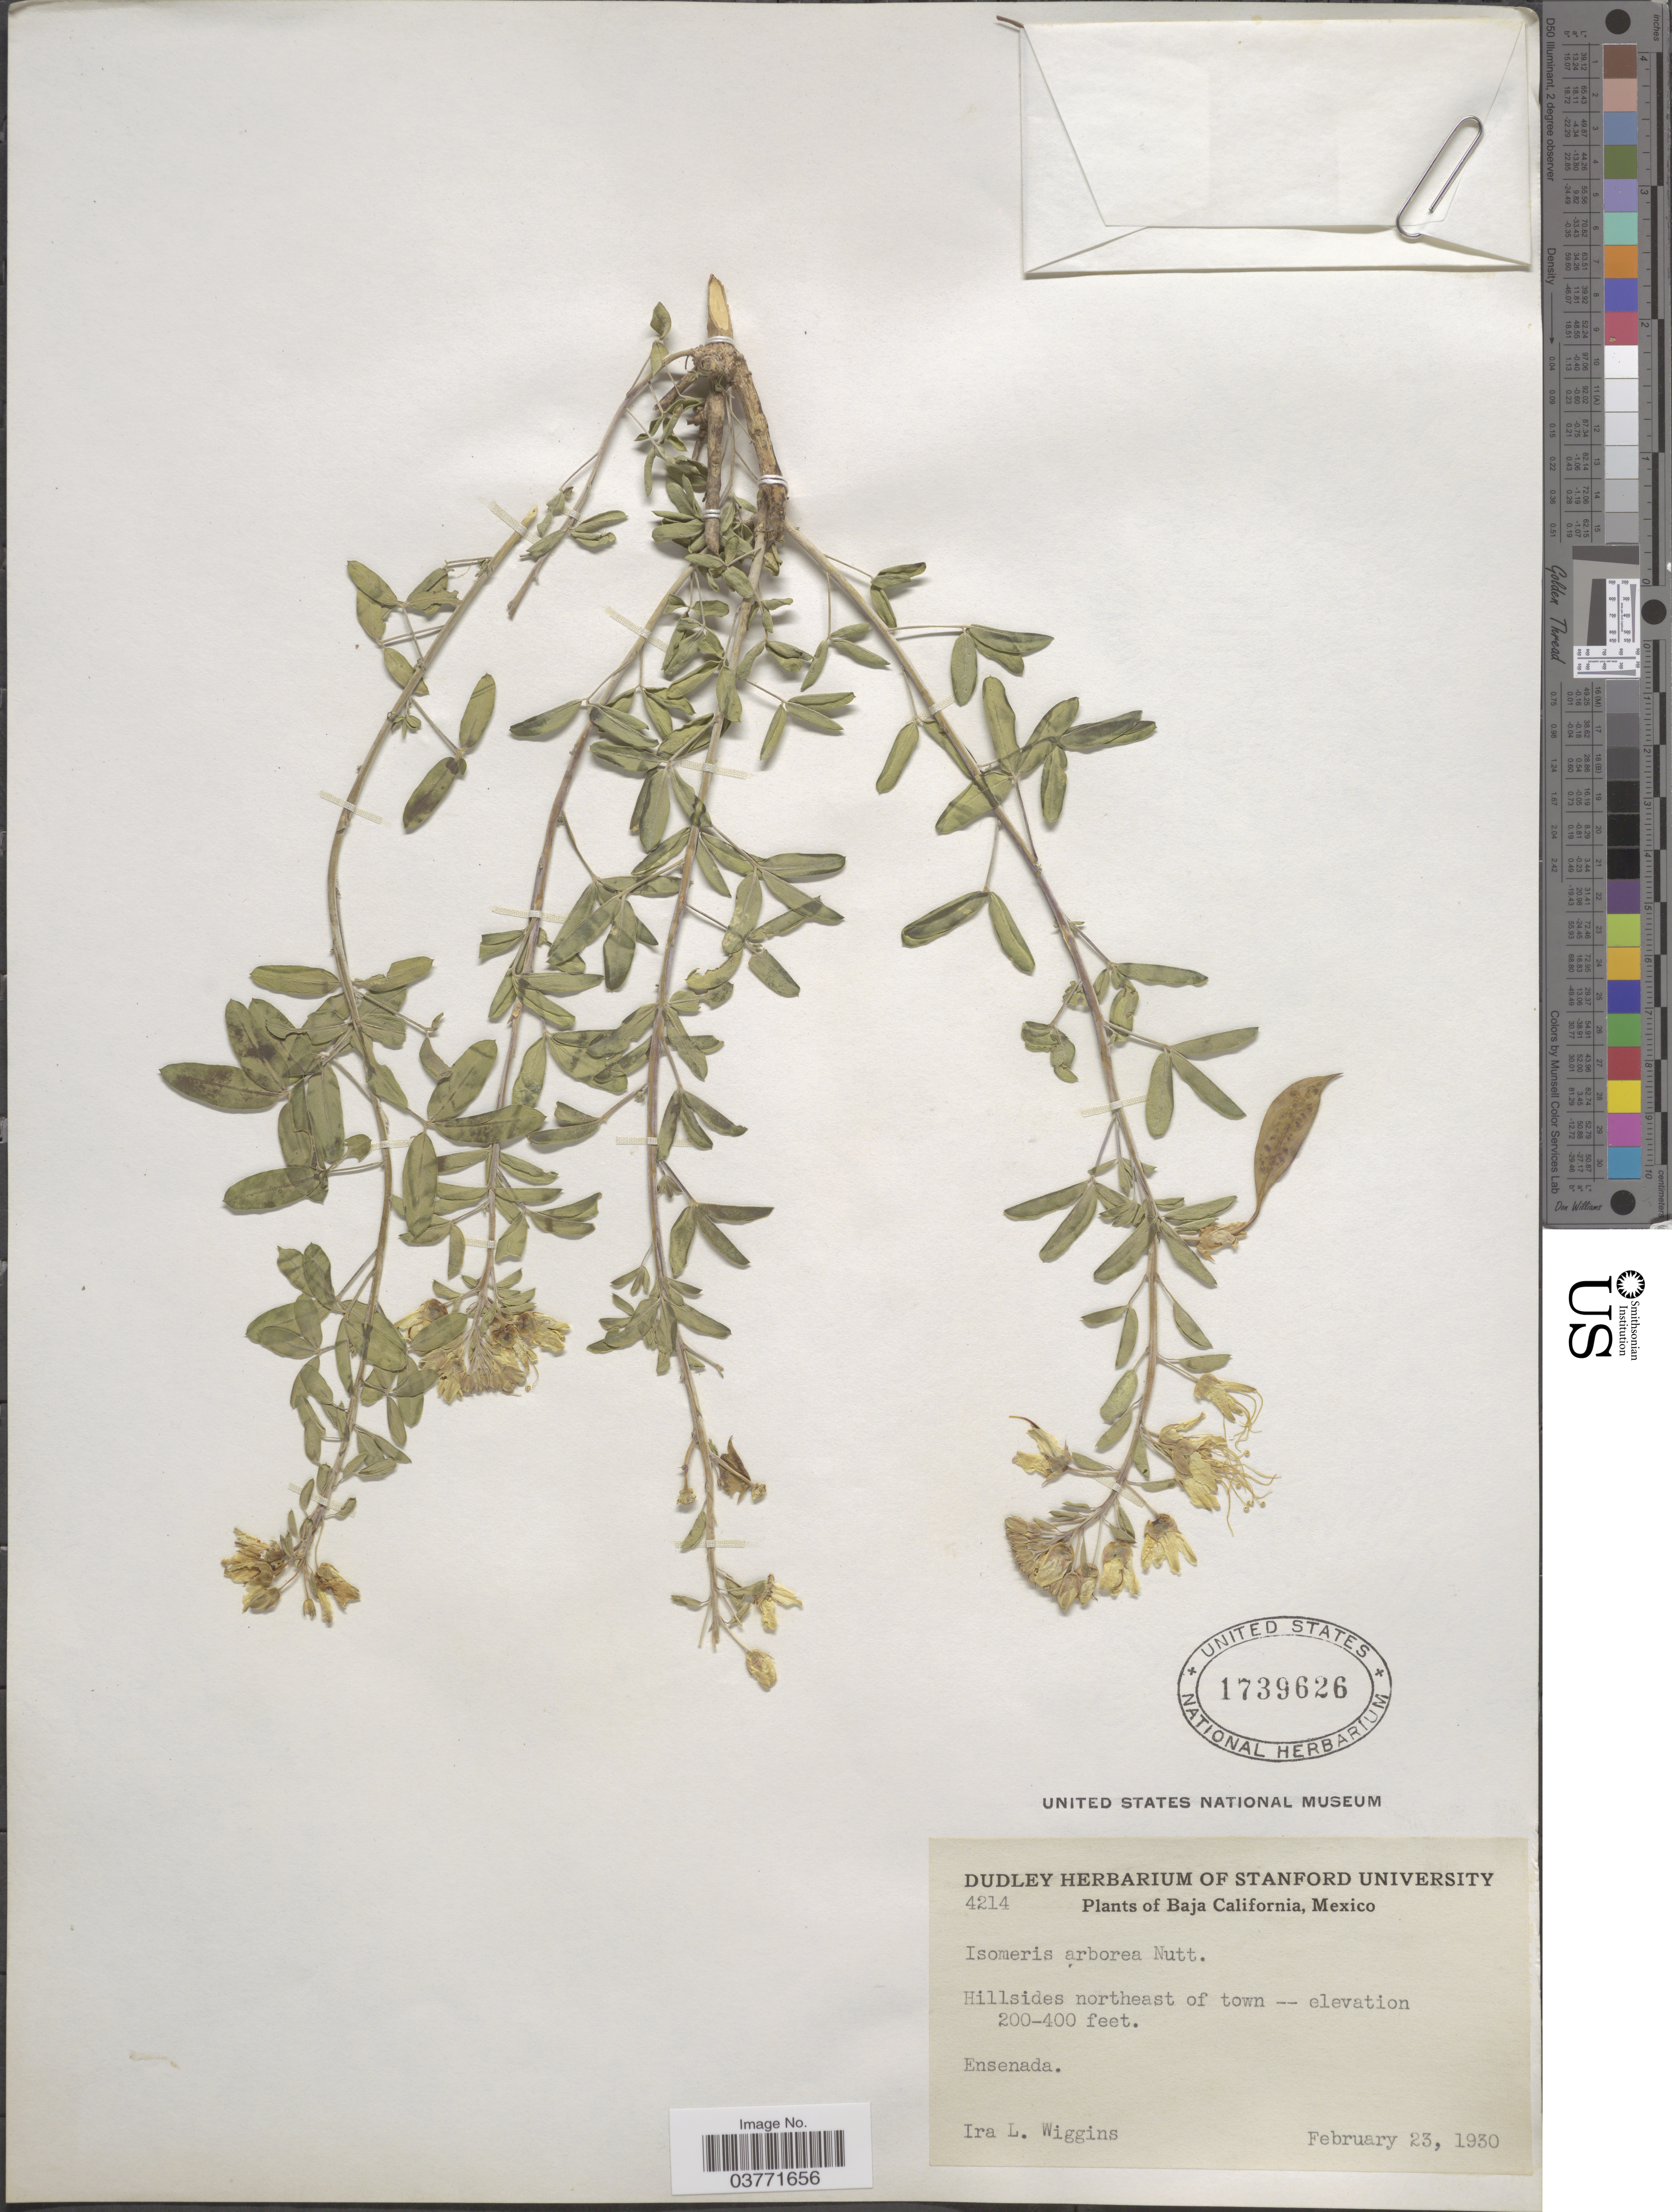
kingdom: Plantae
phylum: Tracheophyta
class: Magnoliopsida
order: Brassicales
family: Cleomaceae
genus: Cleomella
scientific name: Cleomella arborea var. angustata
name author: (Parish) Roalson & J.C. Hall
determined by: Strong, Mark T., (BOT), Smithsonian Institution - National Museum of Natural History (UNITED STATES)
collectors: I. L. Wiggins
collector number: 4214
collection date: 1930-02-23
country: Mexico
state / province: Baja California Norte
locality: Hillsides northeast of town.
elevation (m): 61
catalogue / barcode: US 1739626